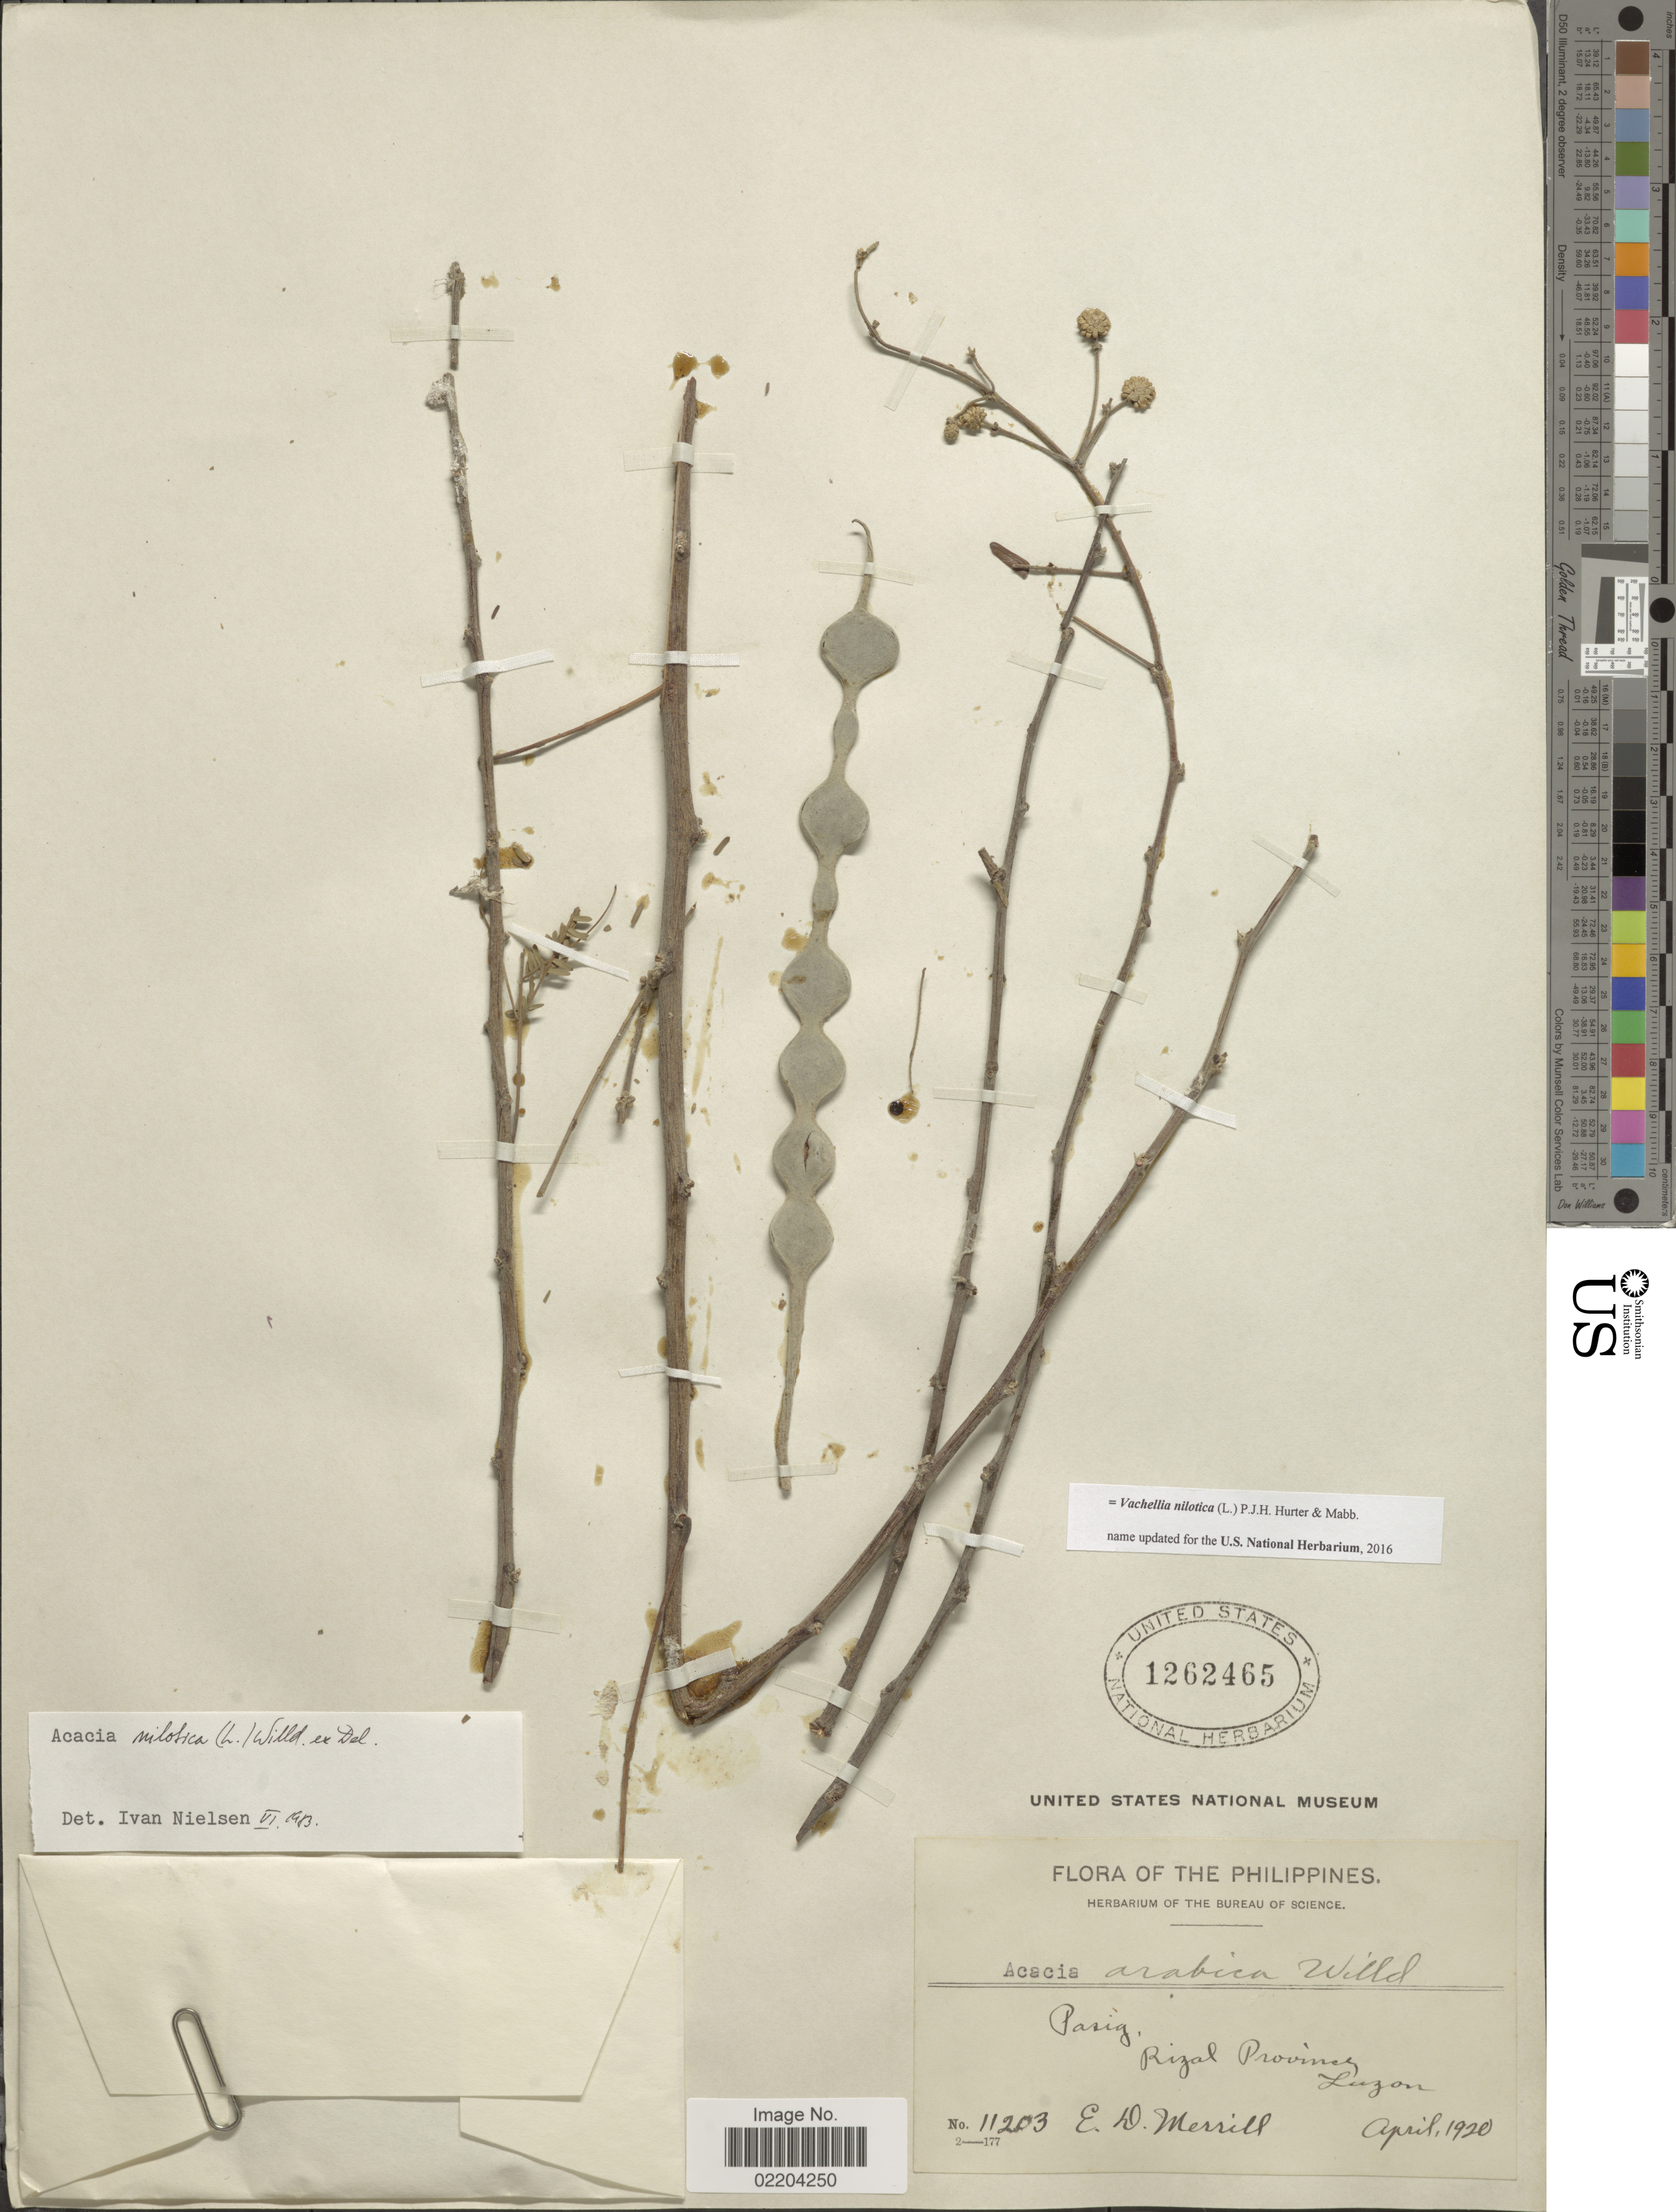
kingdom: Plantae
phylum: Tracheophyta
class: Magnoliopsida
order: Fabales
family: Fabaceae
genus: Vachellia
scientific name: Vachellia nilotica subsp. nilotica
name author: (L.) P.J.H. Hurter & Mabb.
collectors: E. D. Merrill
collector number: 11203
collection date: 1920-04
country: Philippines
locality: Rizal Province, Luzon.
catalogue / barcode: US 1262465